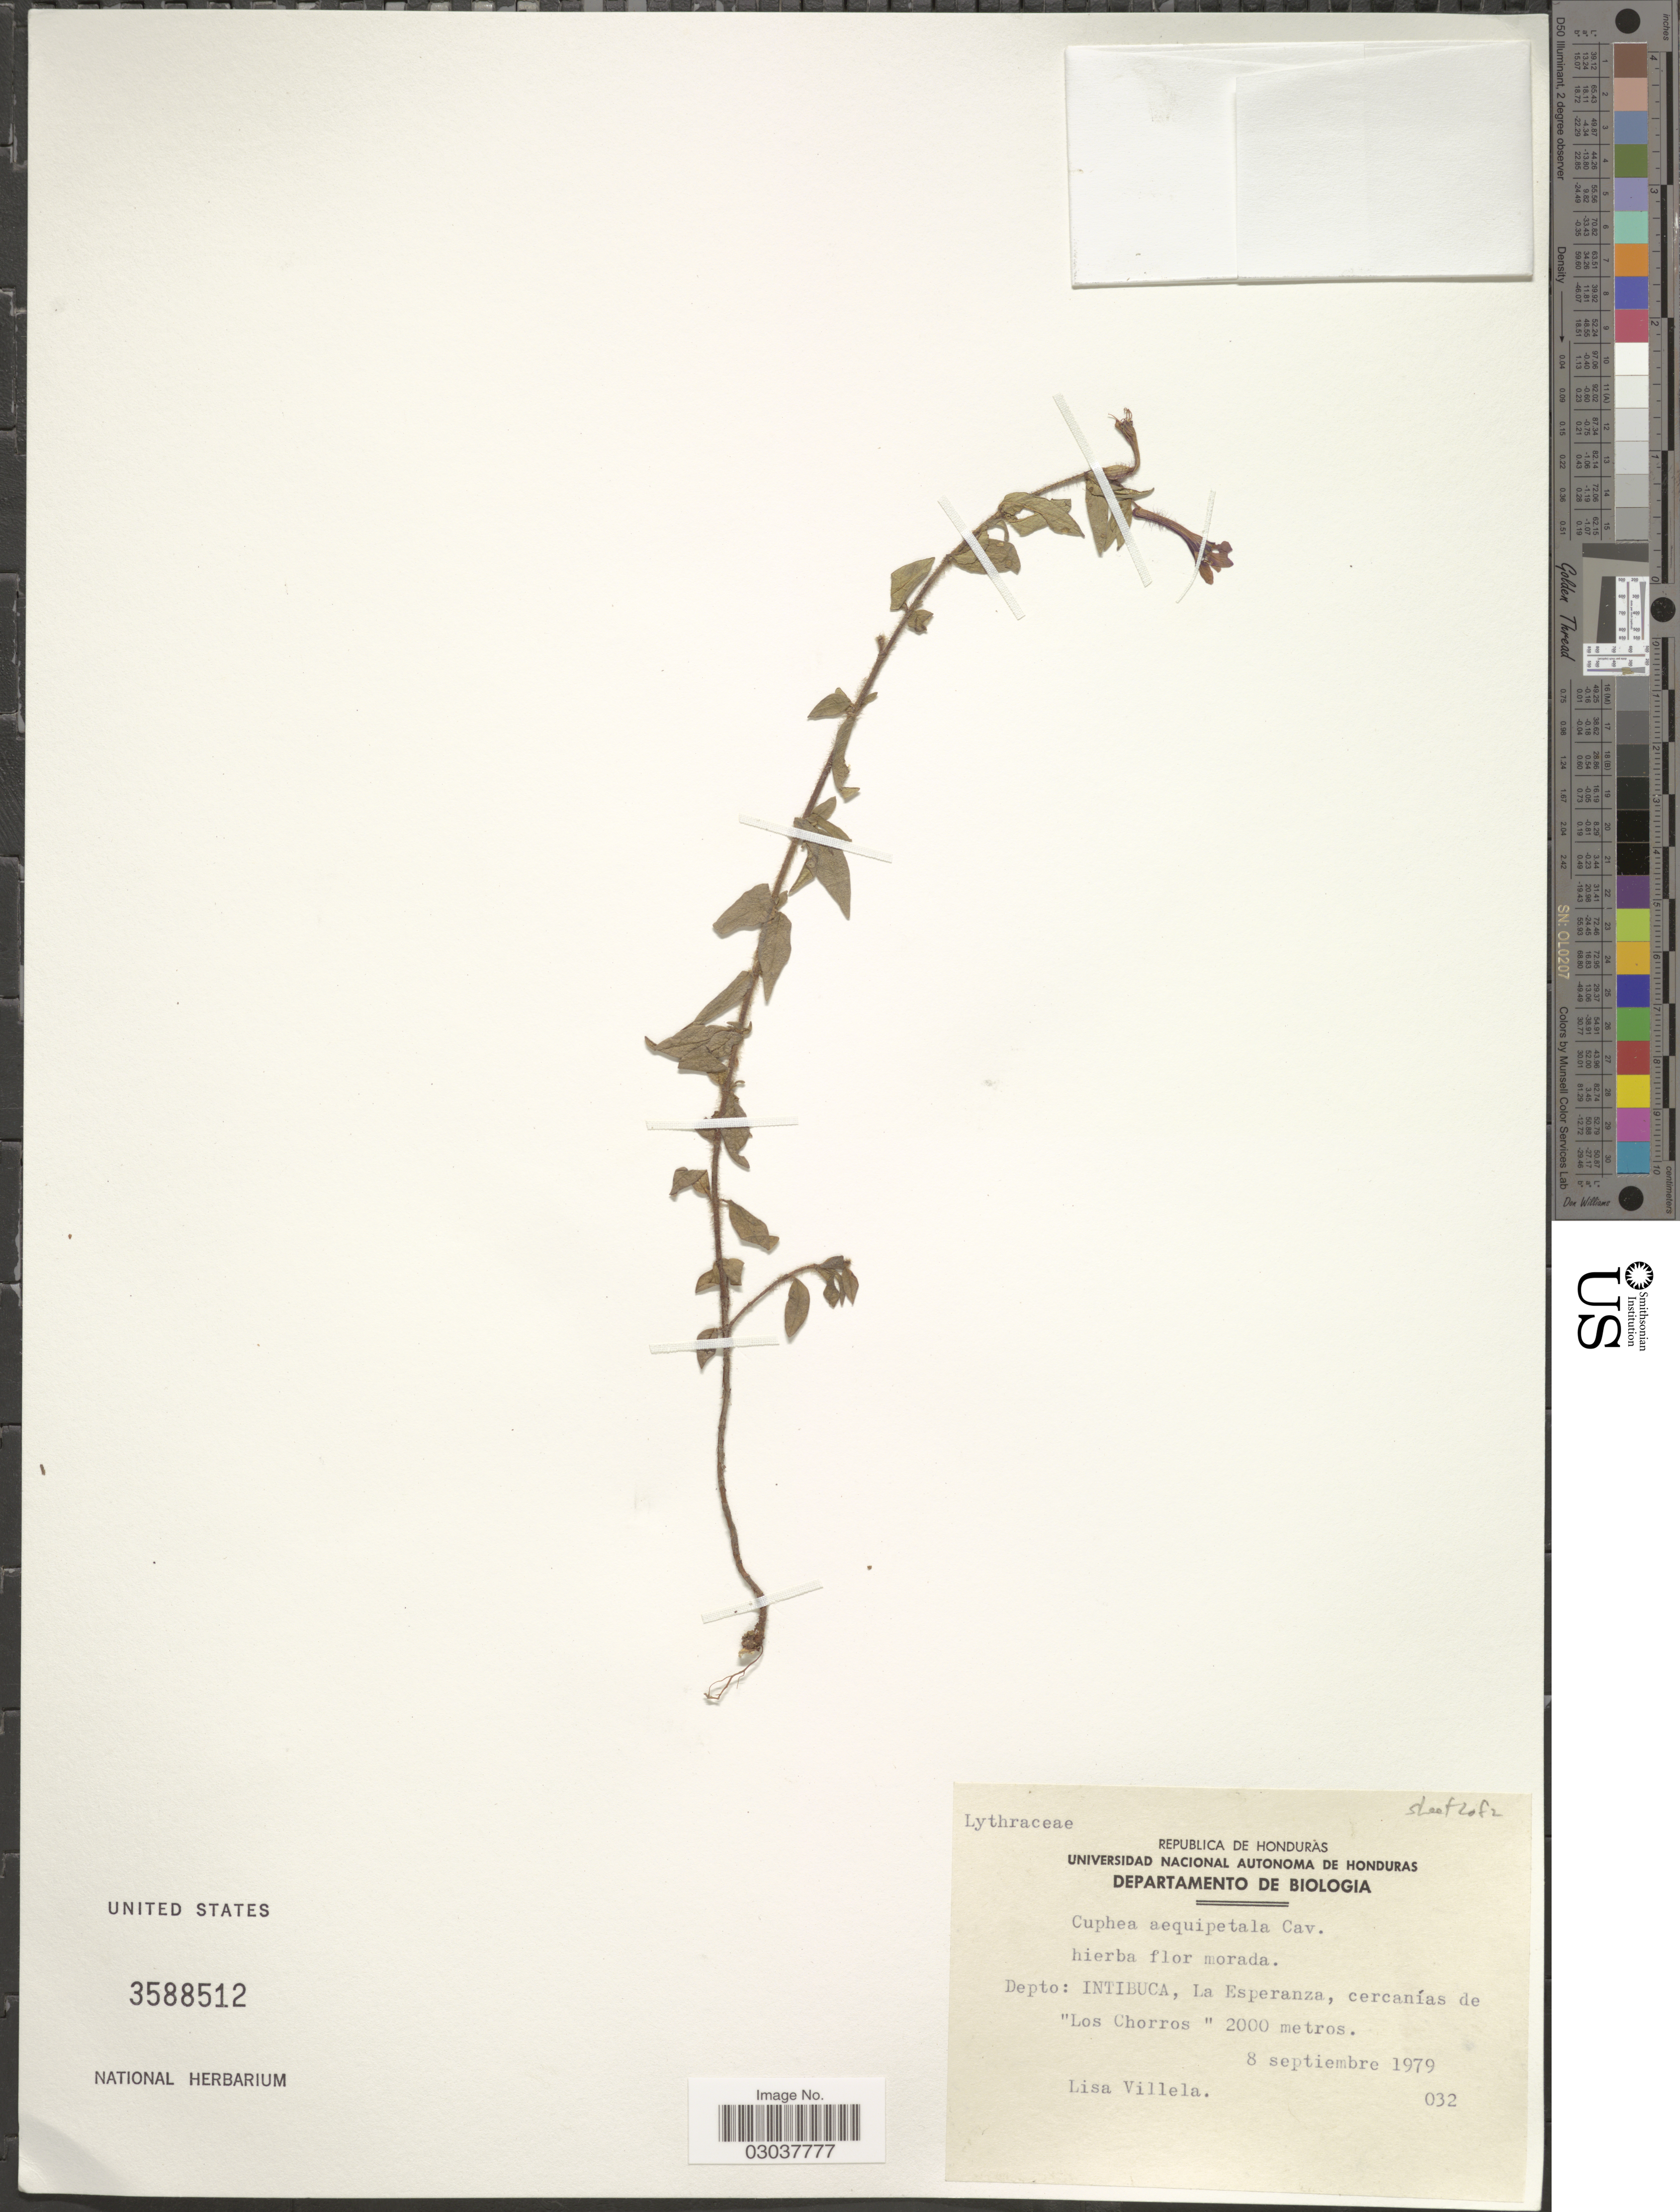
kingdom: Plantae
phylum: Tracheophyta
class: Magnoliopsida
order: Myrtales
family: Lythraceae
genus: Cuphea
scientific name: Cuphea aequipetala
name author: Cav.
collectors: L. Villela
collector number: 032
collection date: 1979-09-08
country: Honduras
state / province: Intibuca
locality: Depto: Intibuca, La Esperanza, cercanías de "Los Chorros".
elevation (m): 2000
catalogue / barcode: US 3588512